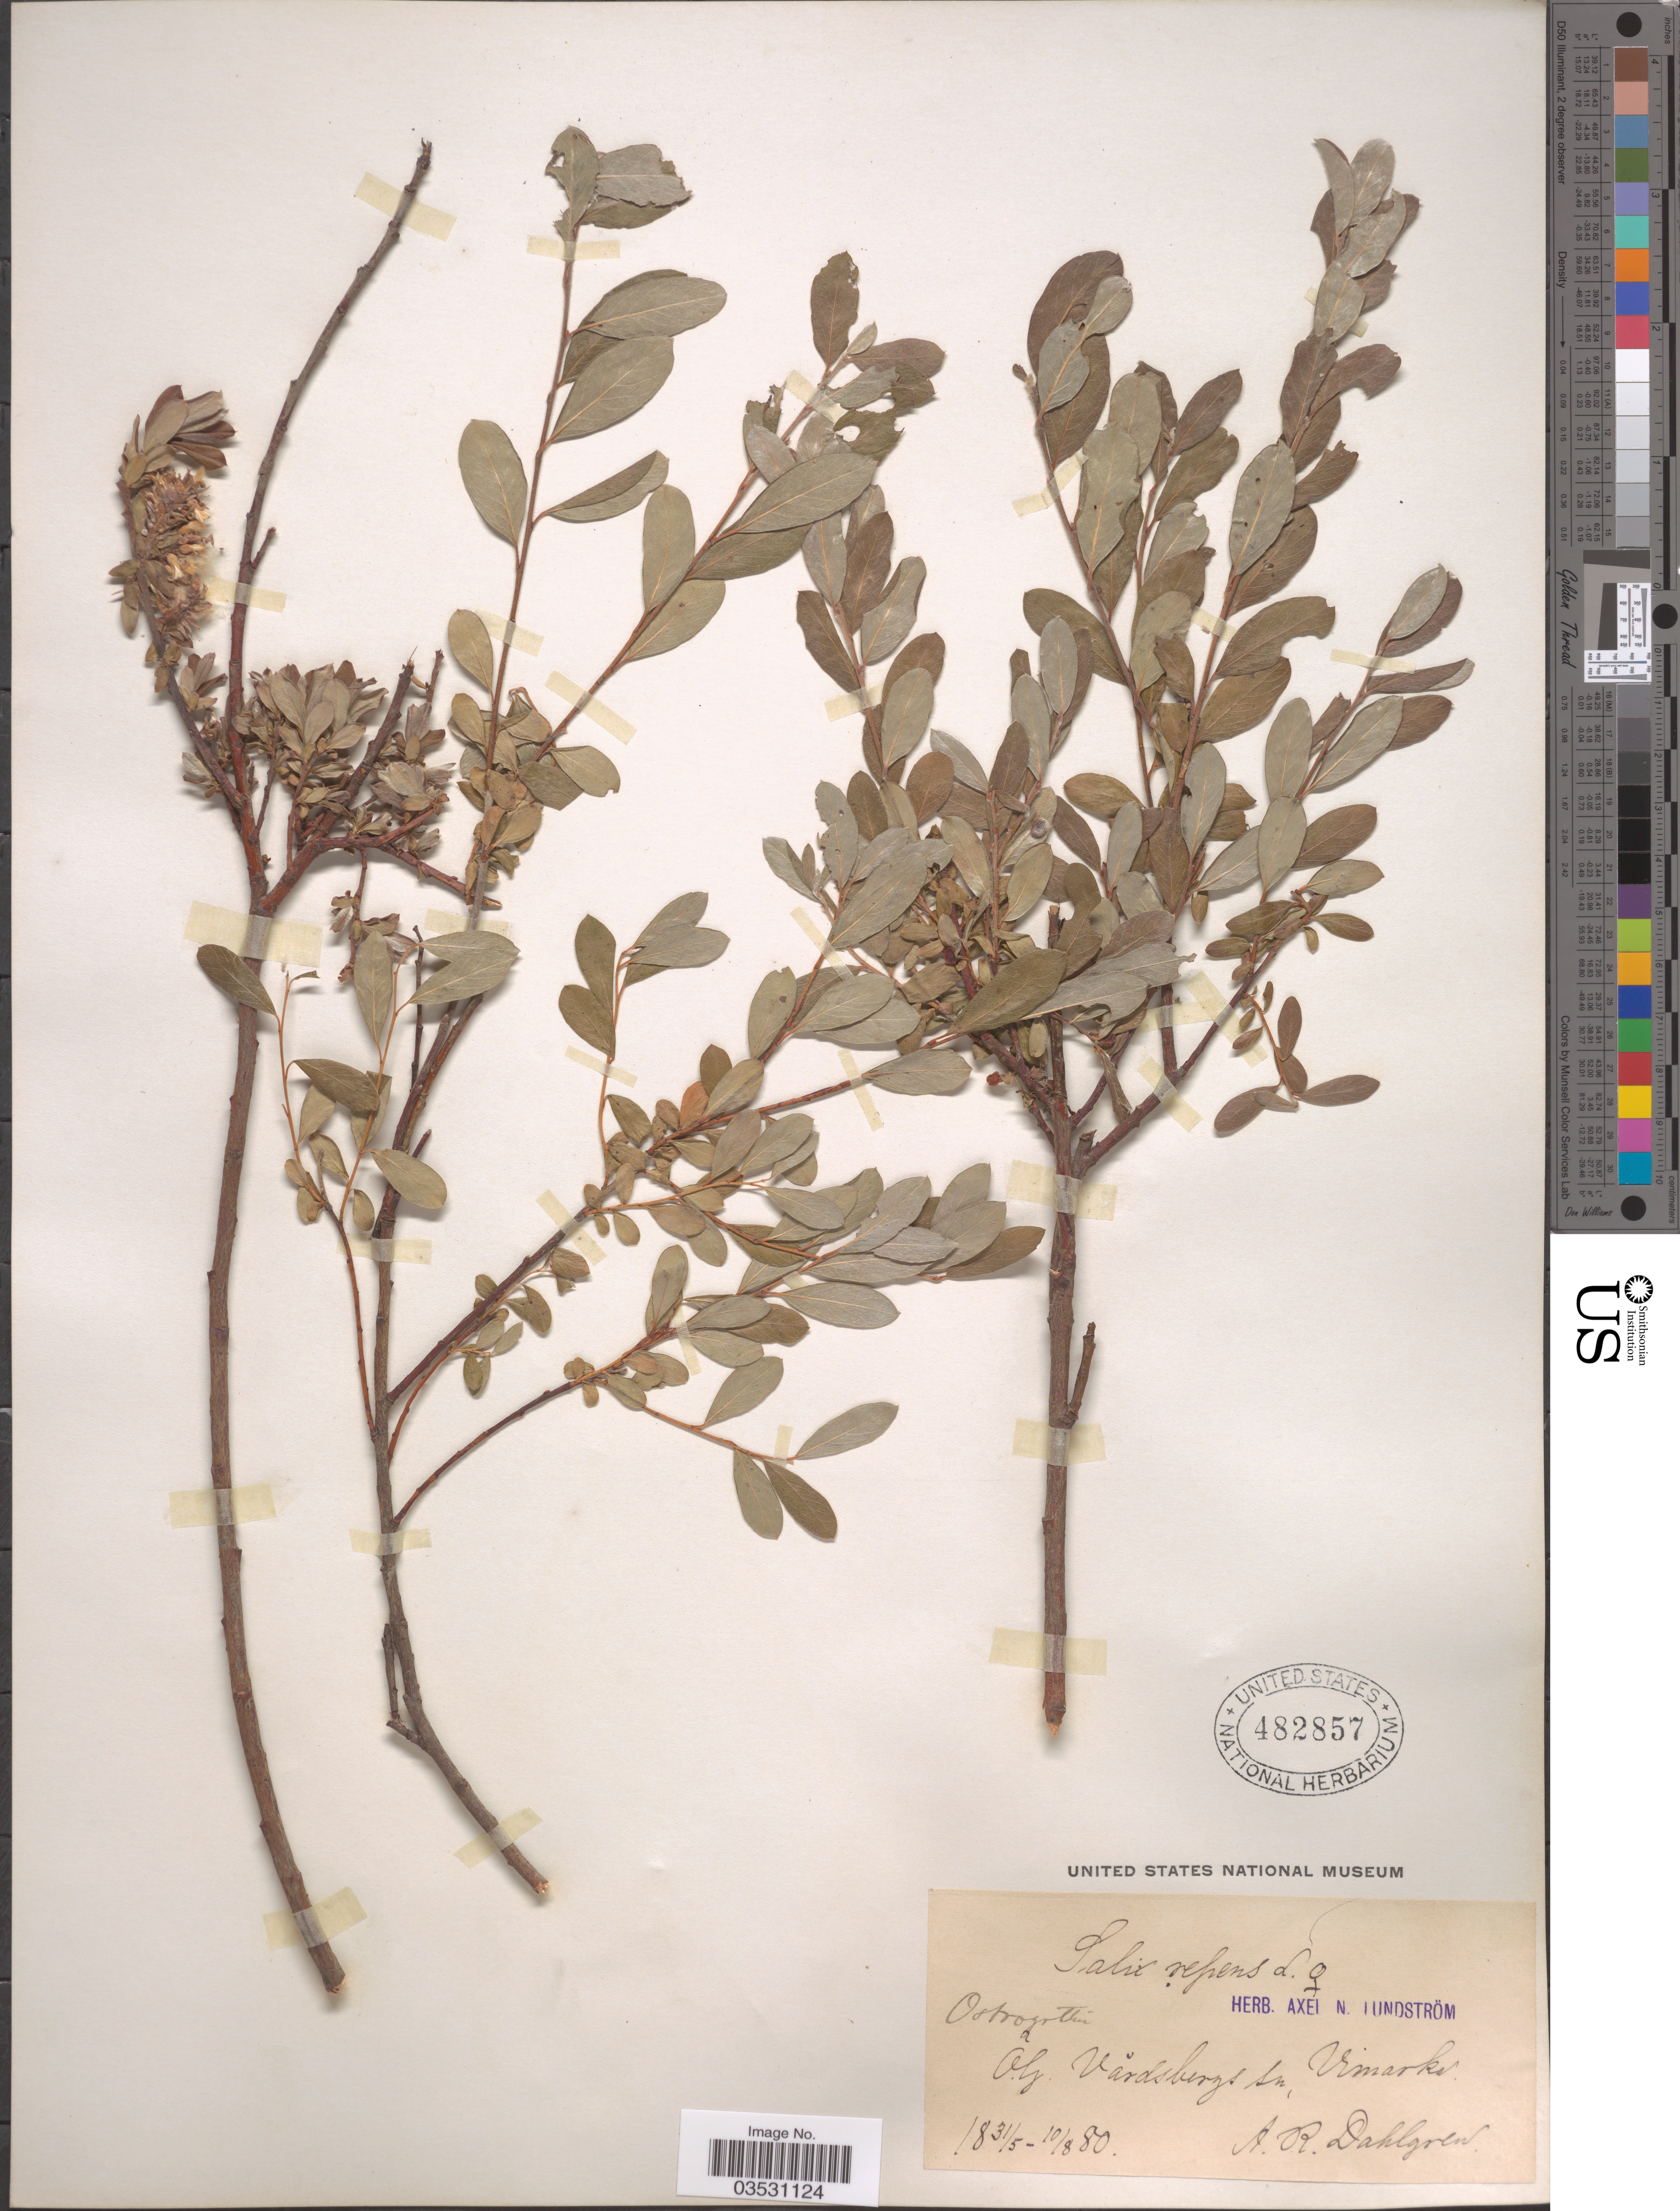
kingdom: Plantae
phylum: Tracheophyta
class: Magnoliopsida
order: Malpighiales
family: Salicaceae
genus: Salix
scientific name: Salix repens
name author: L.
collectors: A. Dahlgren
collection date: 1880-05-31/1880-08-10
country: Sweden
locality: Ostrogothia. OG. Vårdsbergs sn, Vimarka.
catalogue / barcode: US 482857